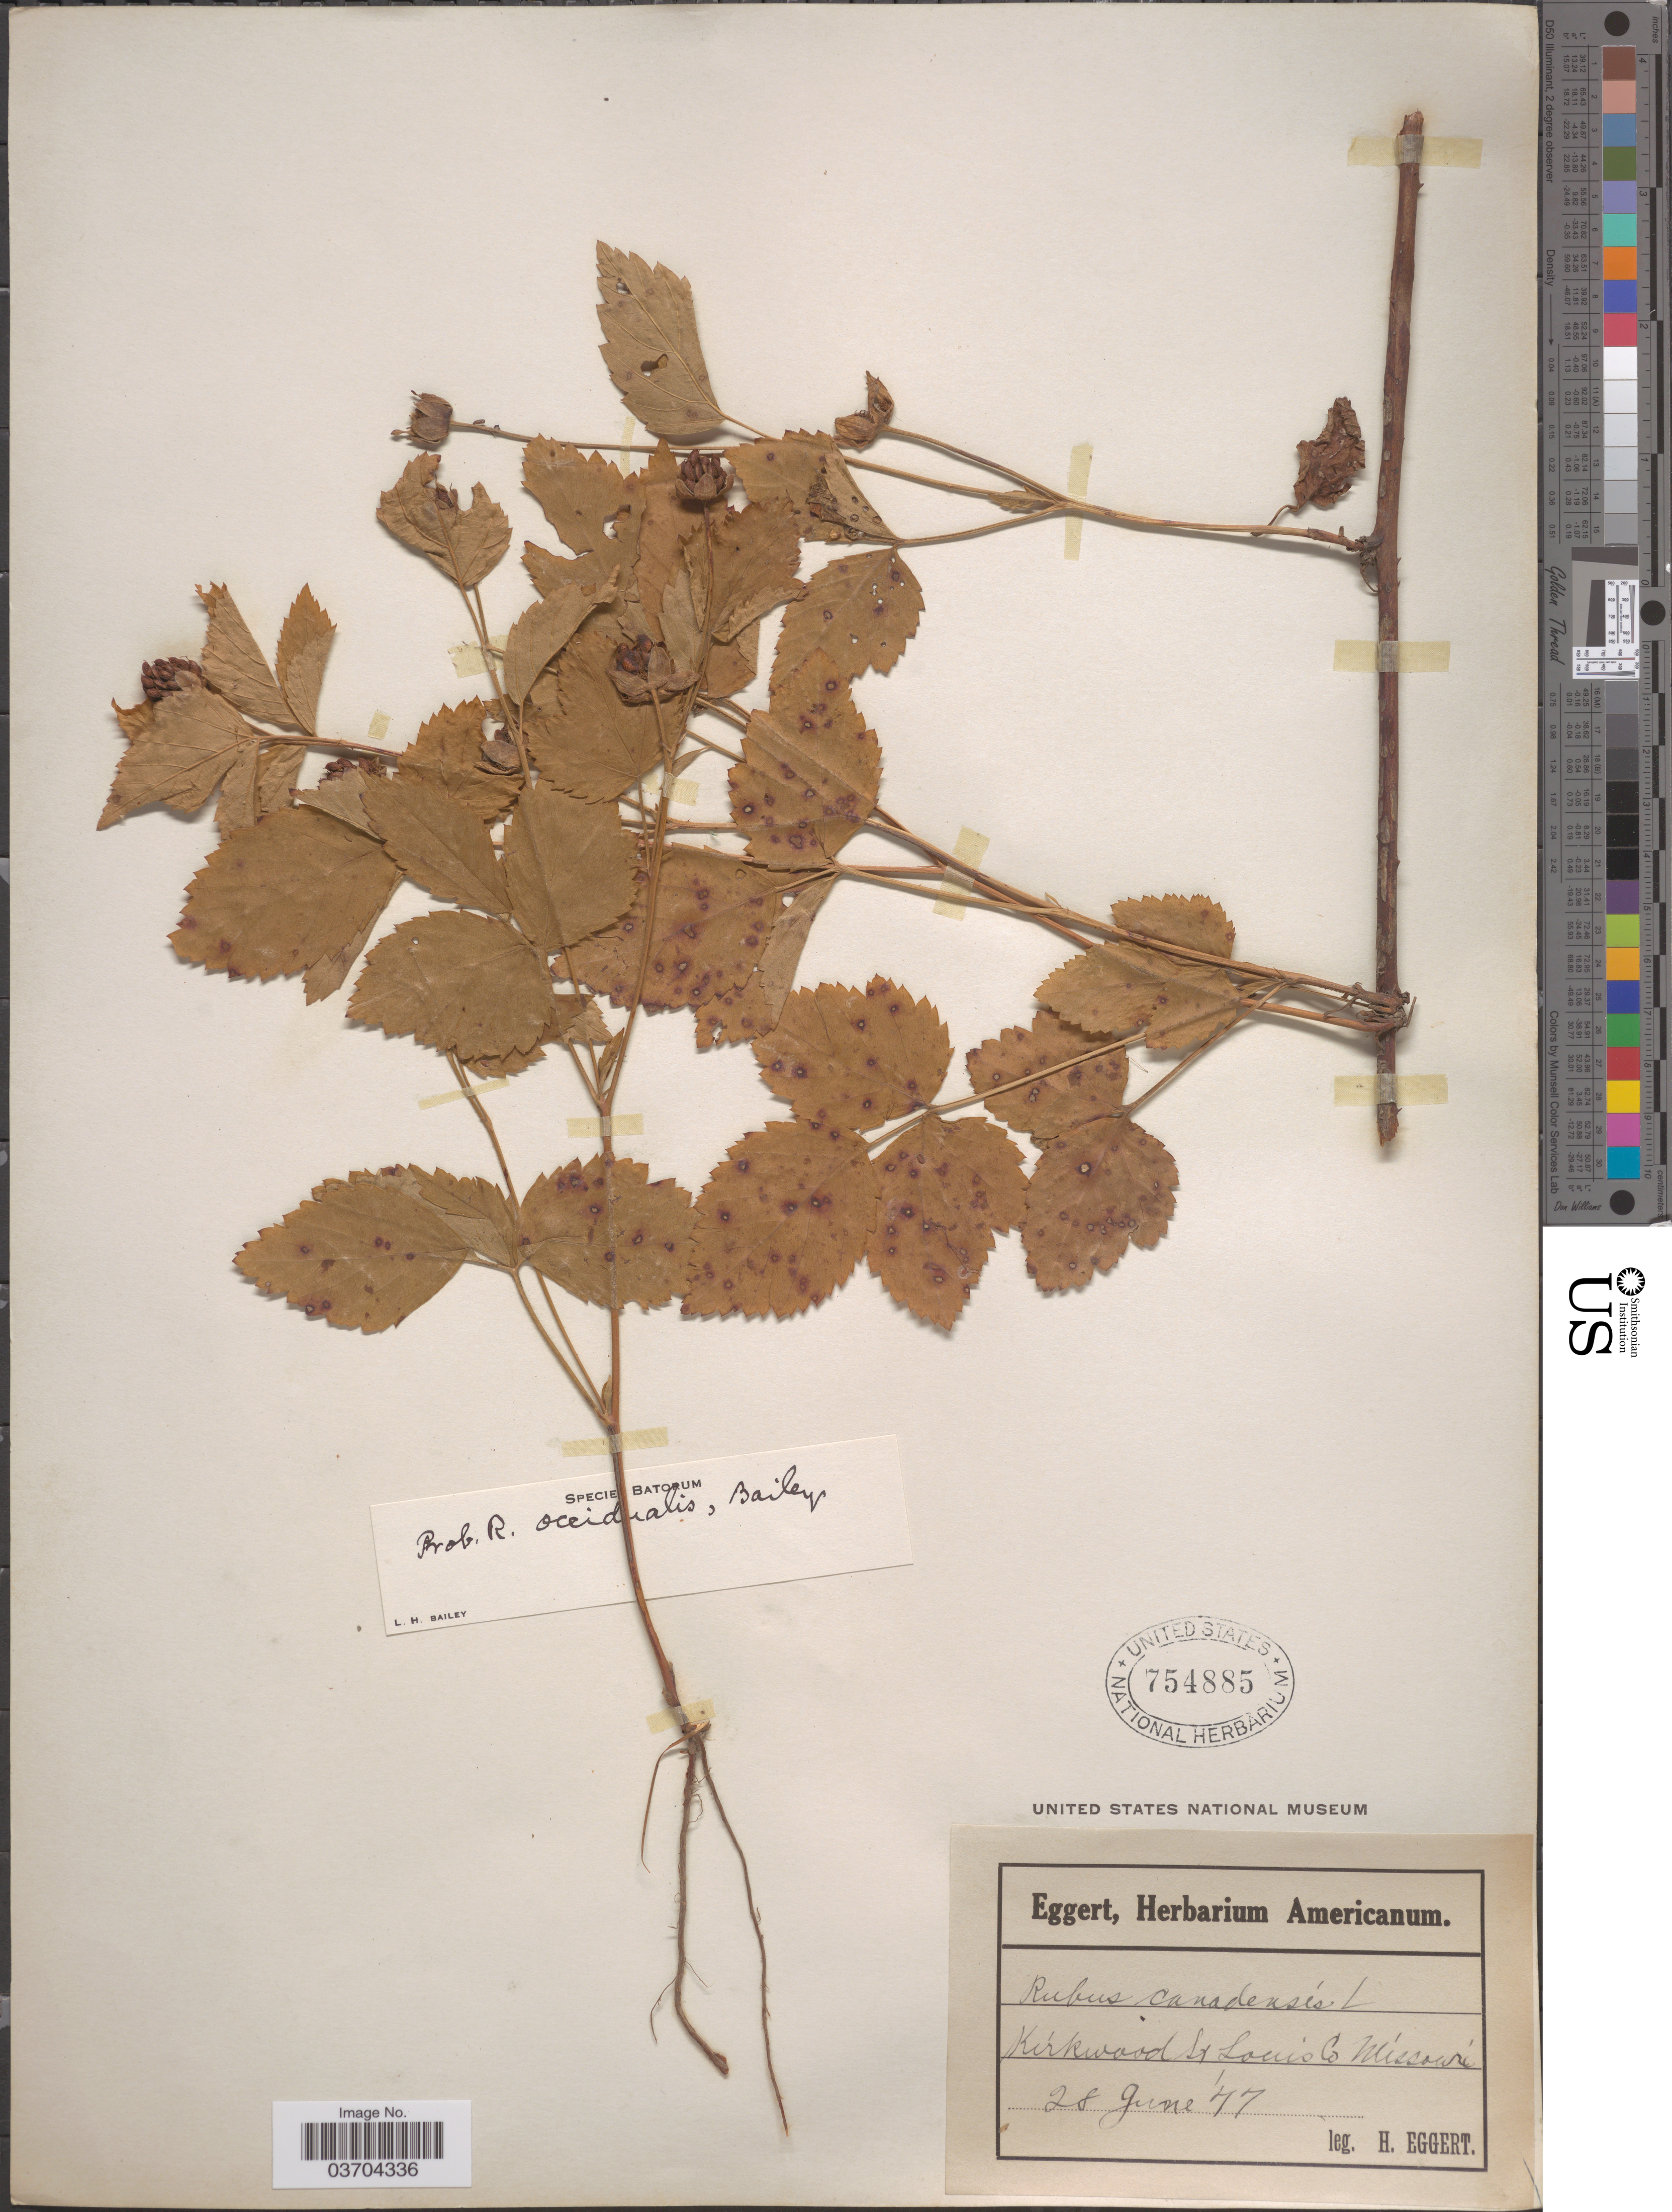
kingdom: Plantae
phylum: Tracheophyta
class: Magnoliopsida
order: Rosales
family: Rosaceae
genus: Rubus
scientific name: Rubus canadensis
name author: L.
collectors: H. Eggert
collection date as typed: Transcribed d/m/y: 28/6/77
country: United States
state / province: Missouri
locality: Kirkwood St. Louis Co.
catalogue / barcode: US 754885